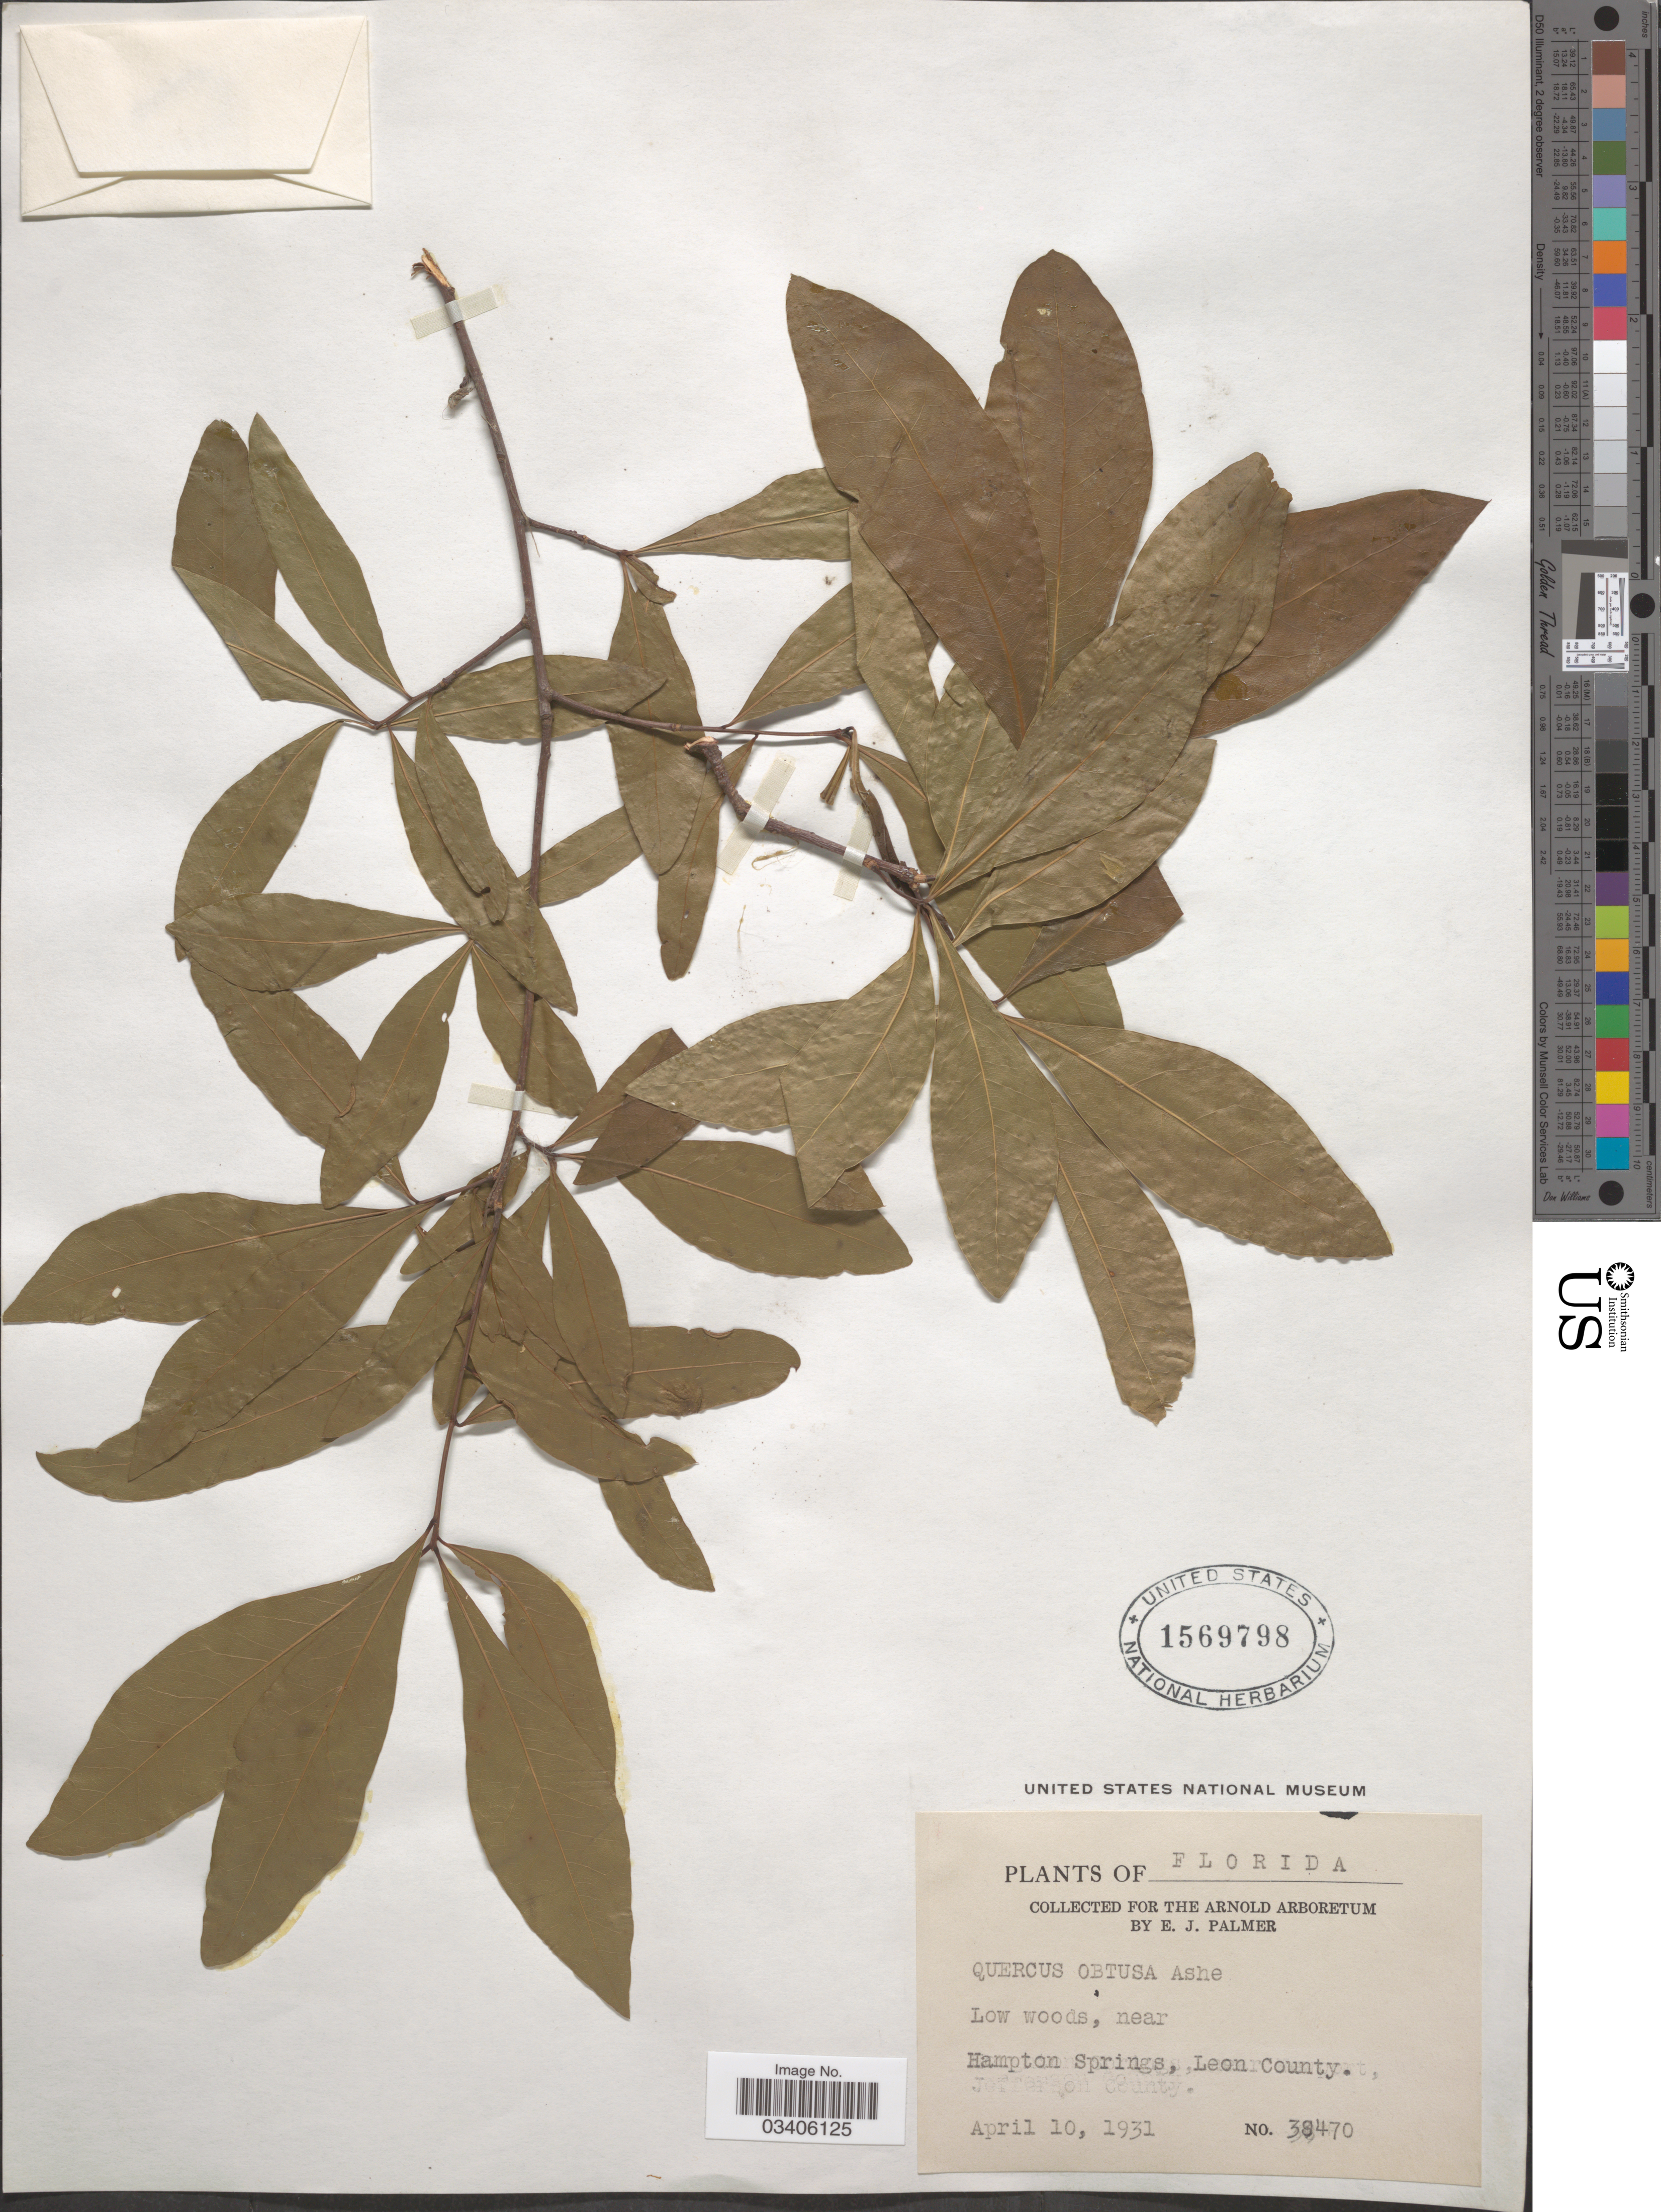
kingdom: Plantae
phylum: Tracheophyta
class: Magnoliopsida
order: Fagales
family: Fagaceae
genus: Quercus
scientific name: Quercus laurifolia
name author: Michx.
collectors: E. J. Palmer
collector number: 38470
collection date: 1931-04-10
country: United States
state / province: Florida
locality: Low woods, near Hampton Springs, Leon County.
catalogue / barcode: US 1569798